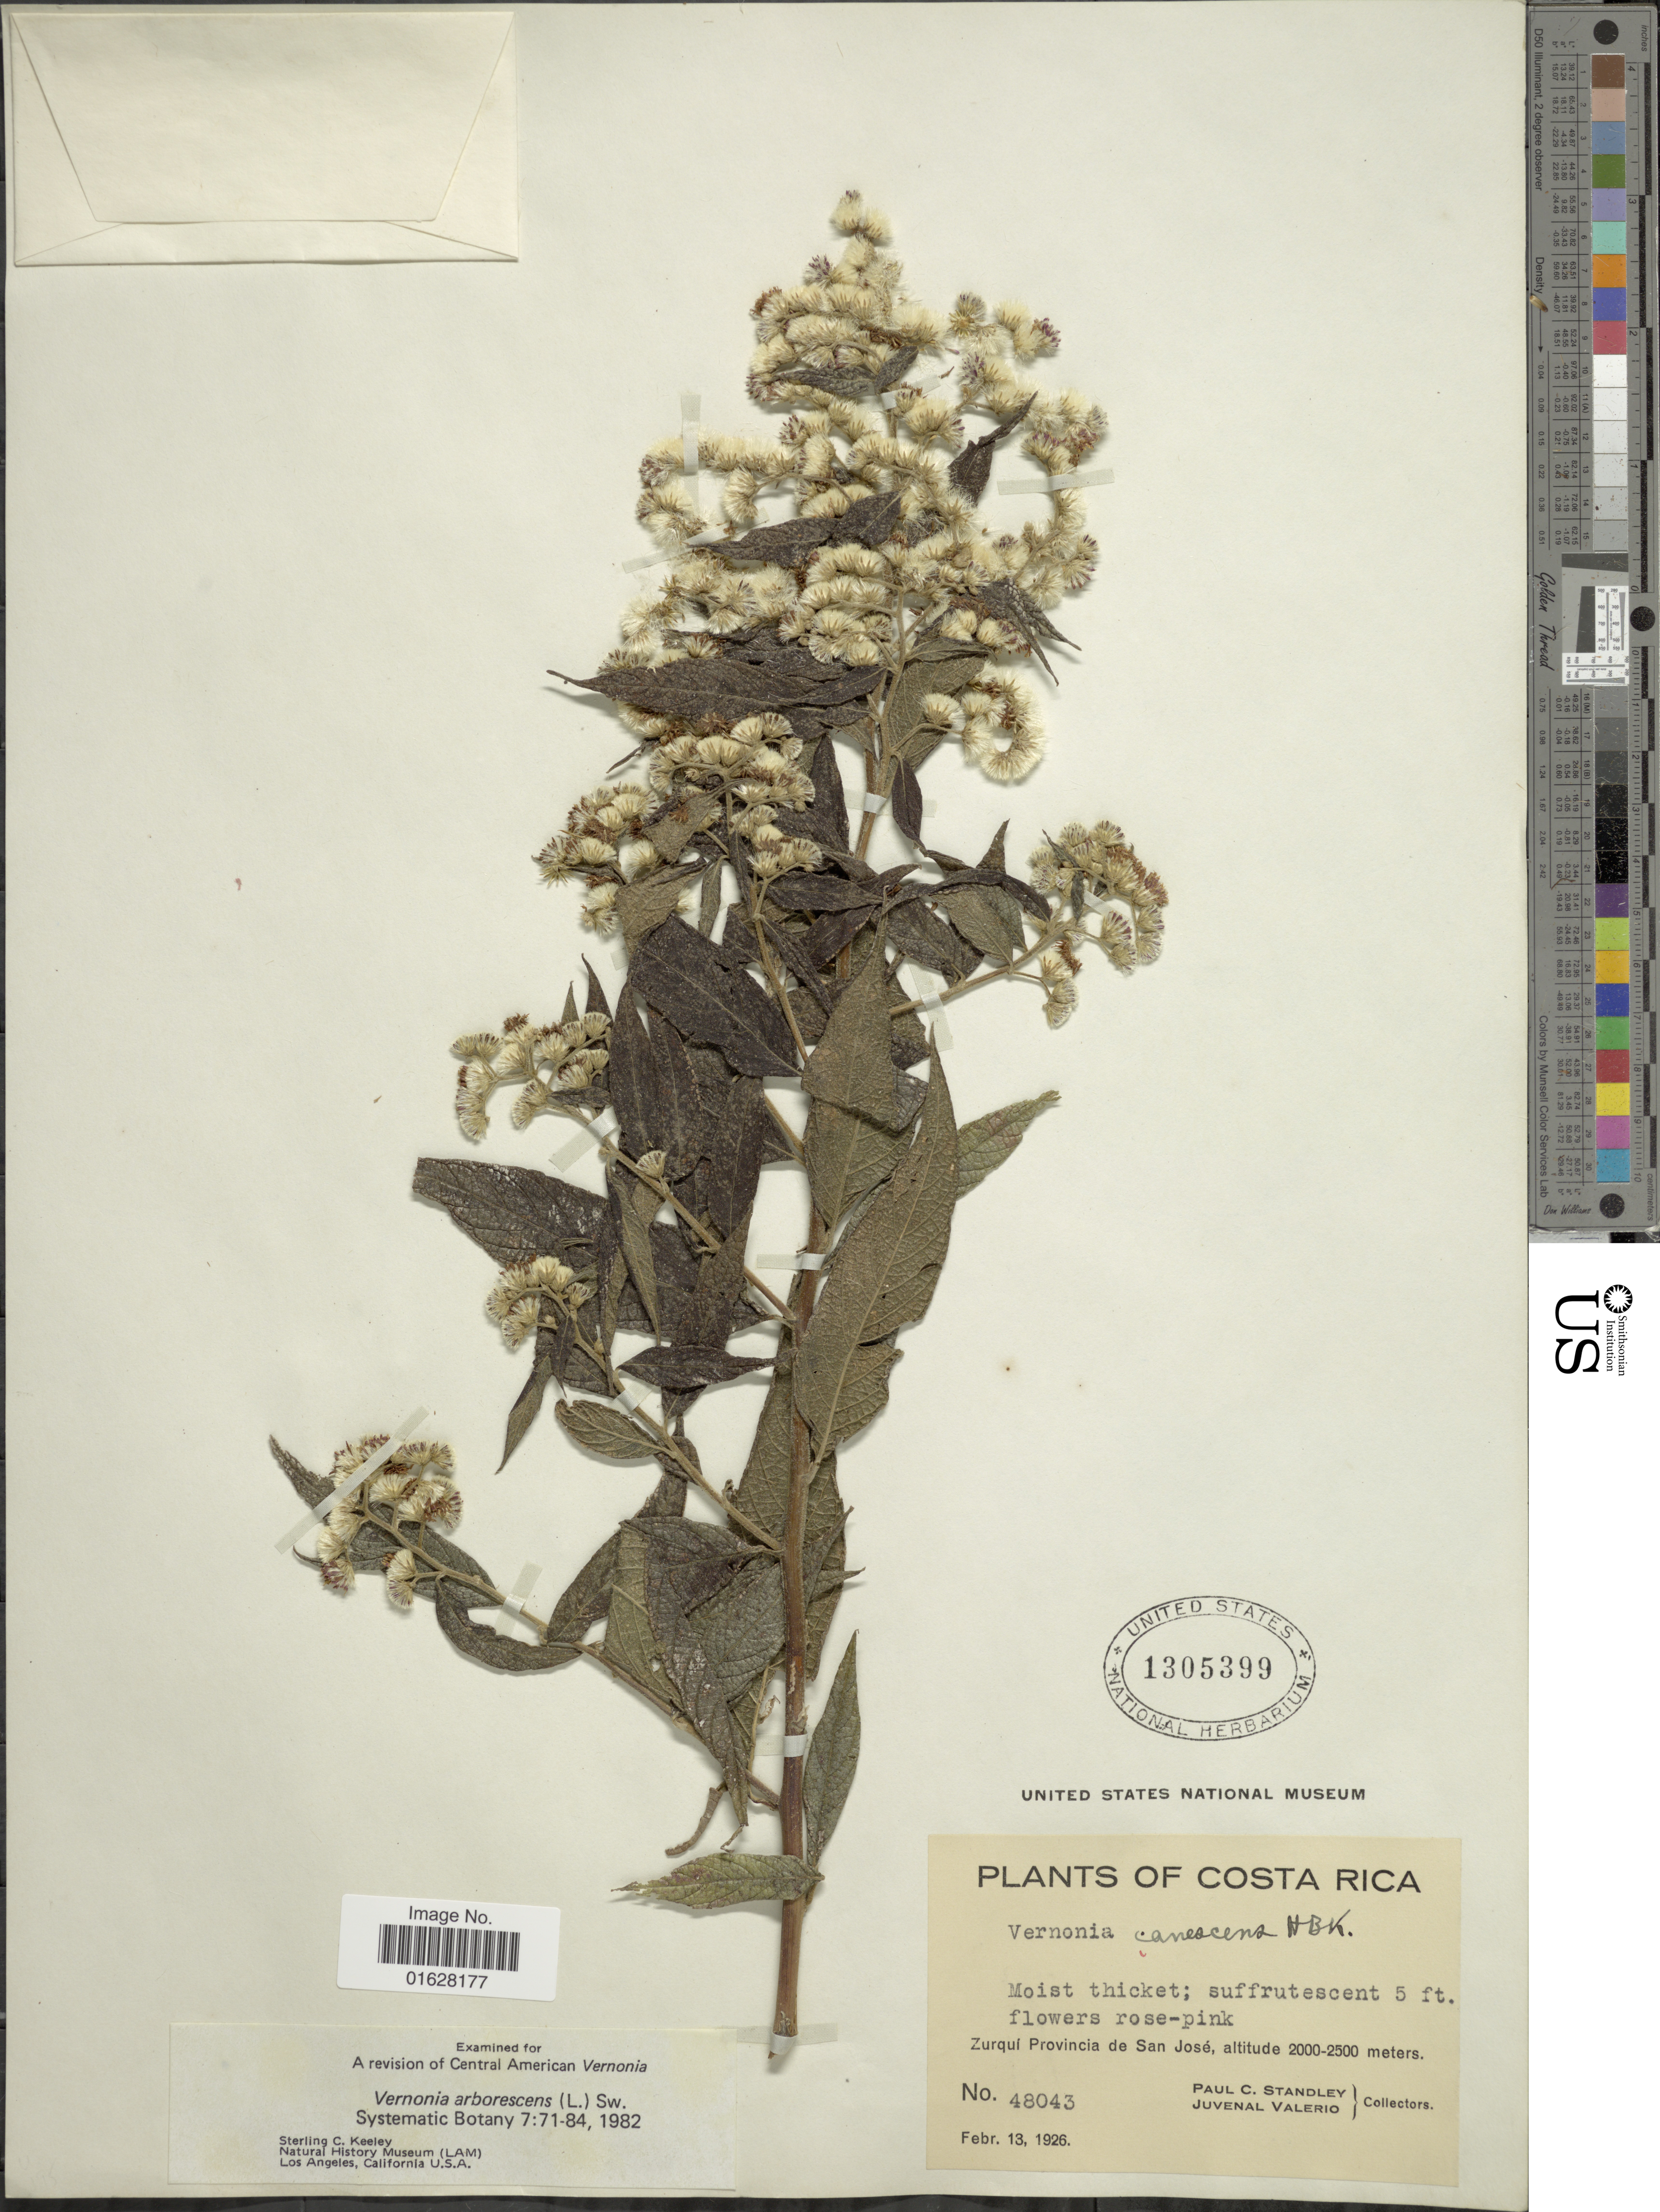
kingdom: Plantae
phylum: Tracheophyta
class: Magnoliopsida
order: Asterales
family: Asteraceae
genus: Lepidaploa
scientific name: Lepidaploa canescens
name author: (Kunth) H. Rob.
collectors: P. C. Standley & J. Valerio R.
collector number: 48043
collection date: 1926-02-13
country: Costa Rica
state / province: San José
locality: Zurqui Provincia de San Jose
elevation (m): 2000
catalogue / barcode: US 1305399